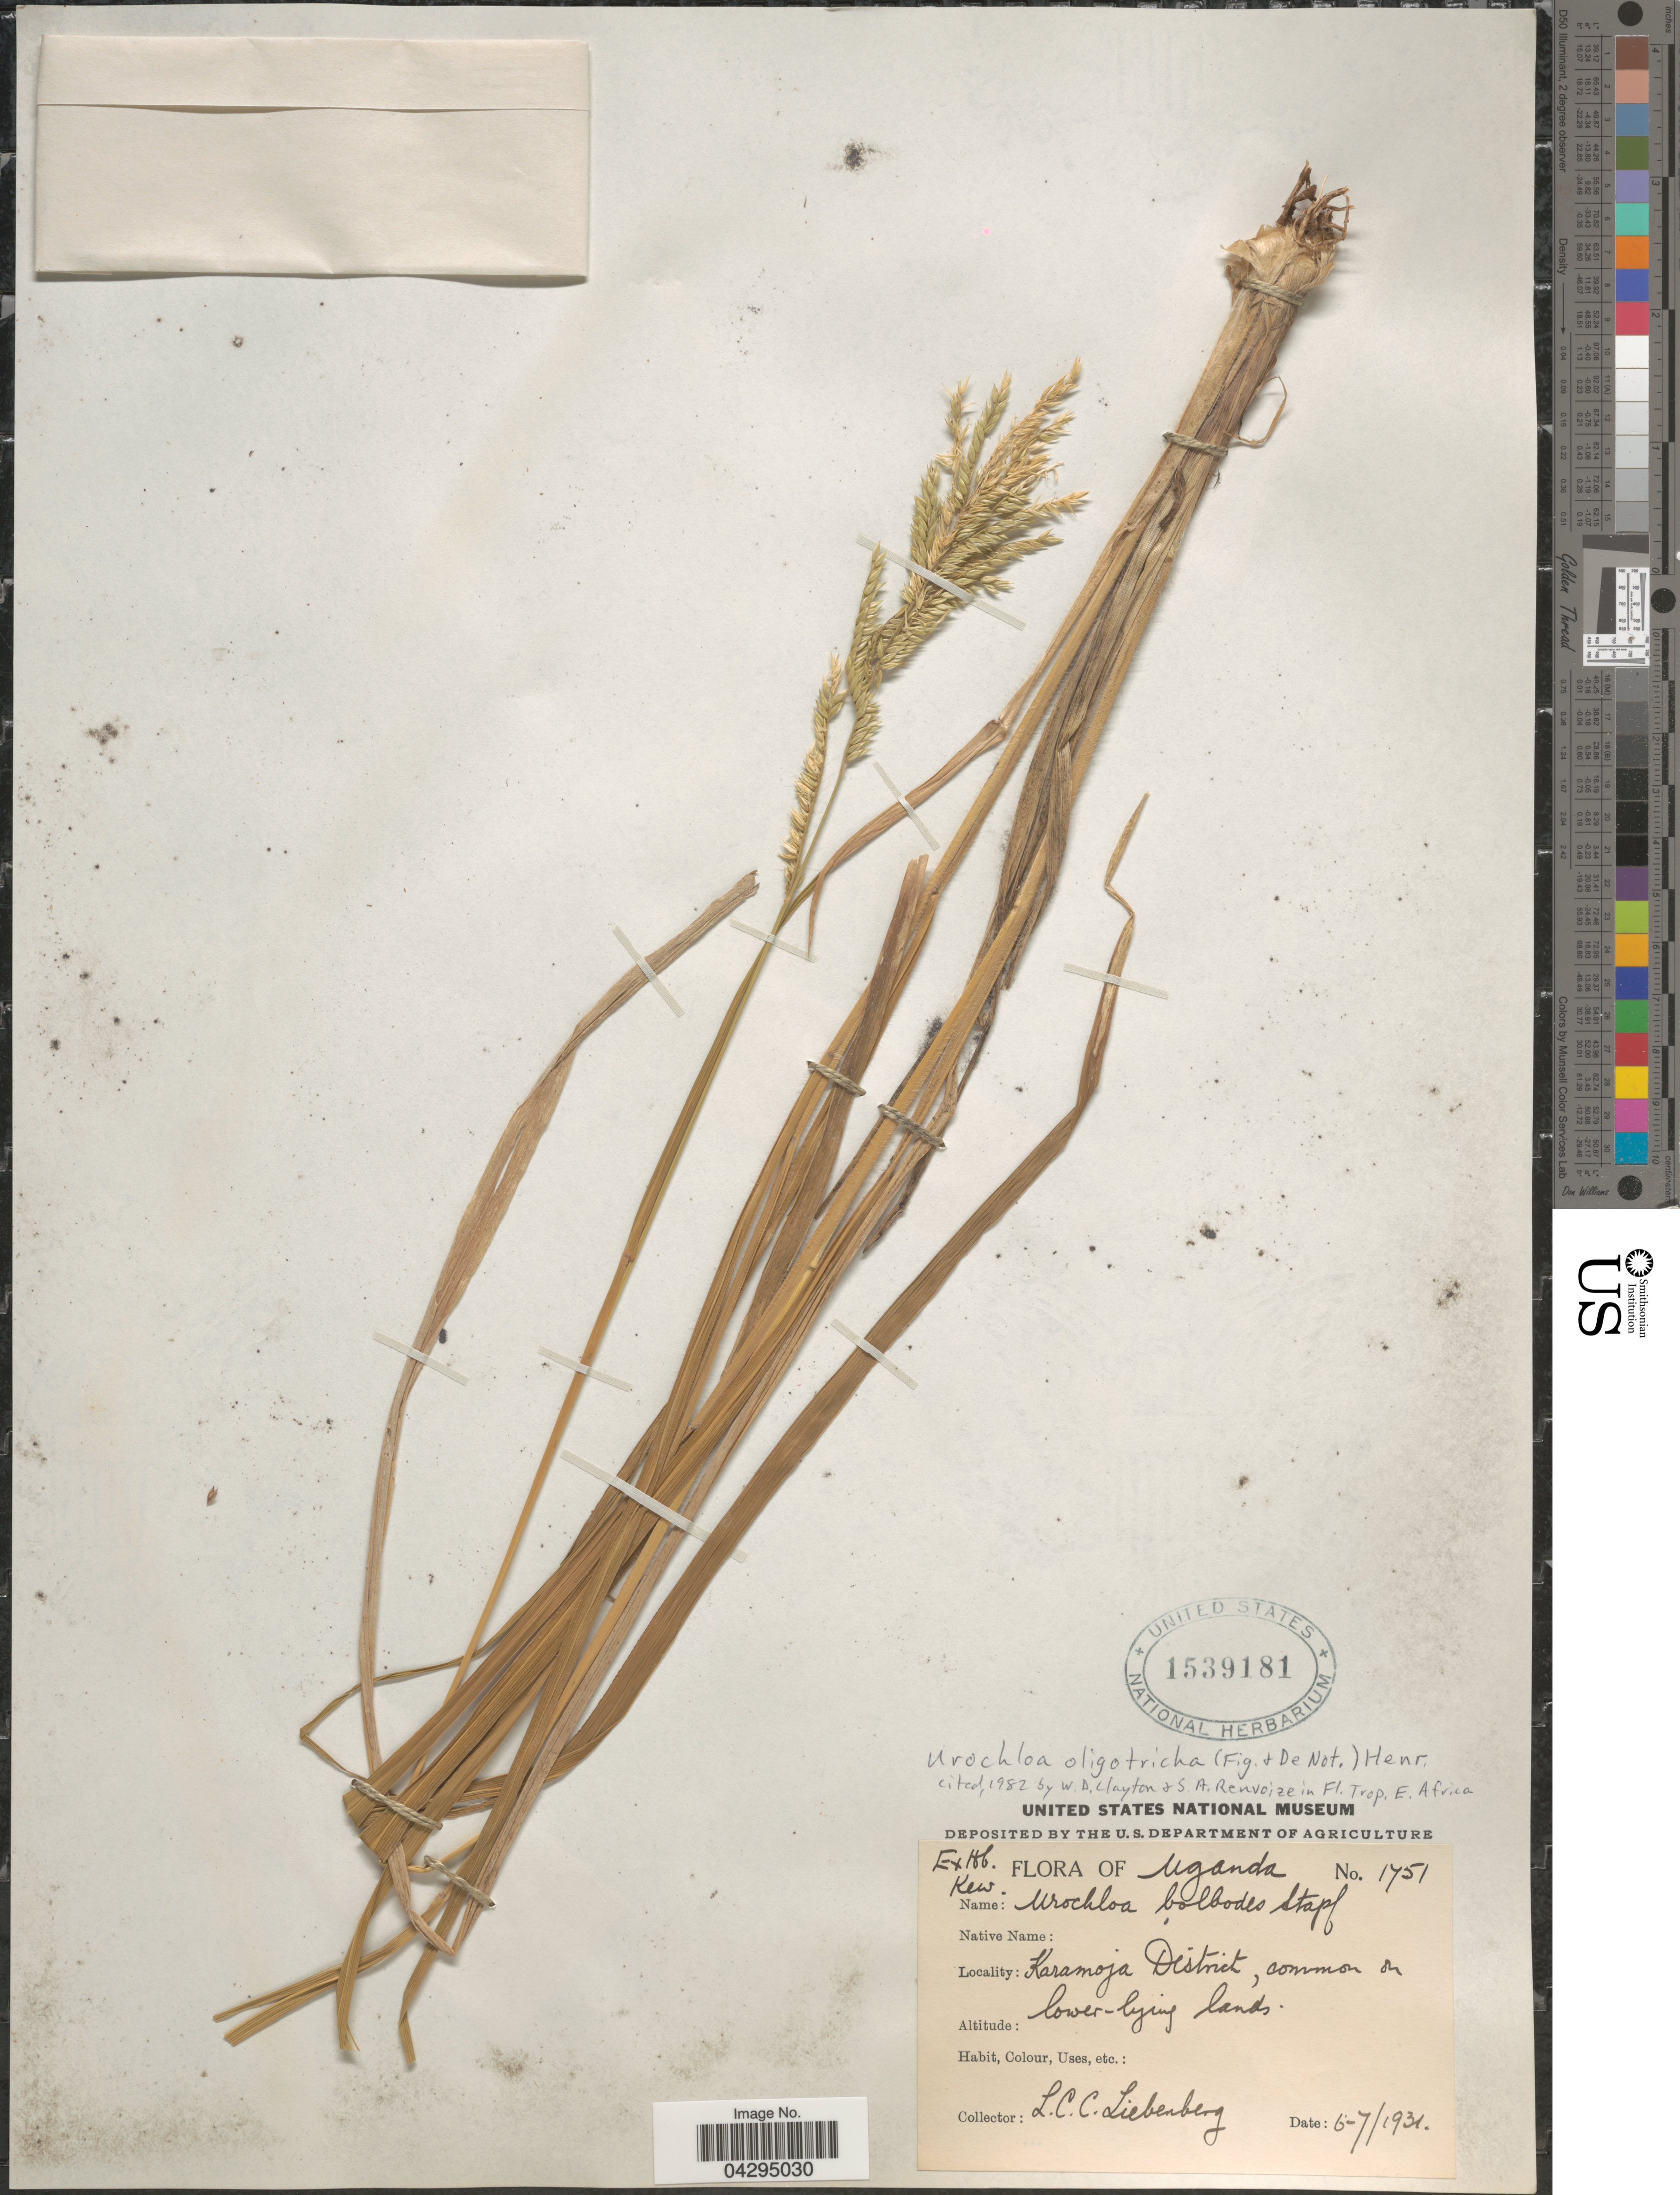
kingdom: Plantae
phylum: Tracheophyta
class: Liliopsida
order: Poales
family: Poaceae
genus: Urochloa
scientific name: Urochloa oligotricha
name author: (Fig. & De Not.) Henr.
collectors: L. Liebenberg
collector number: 1751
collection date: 1931-07-06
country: Uganda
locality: Karamoja District.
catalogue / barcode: US 1539181